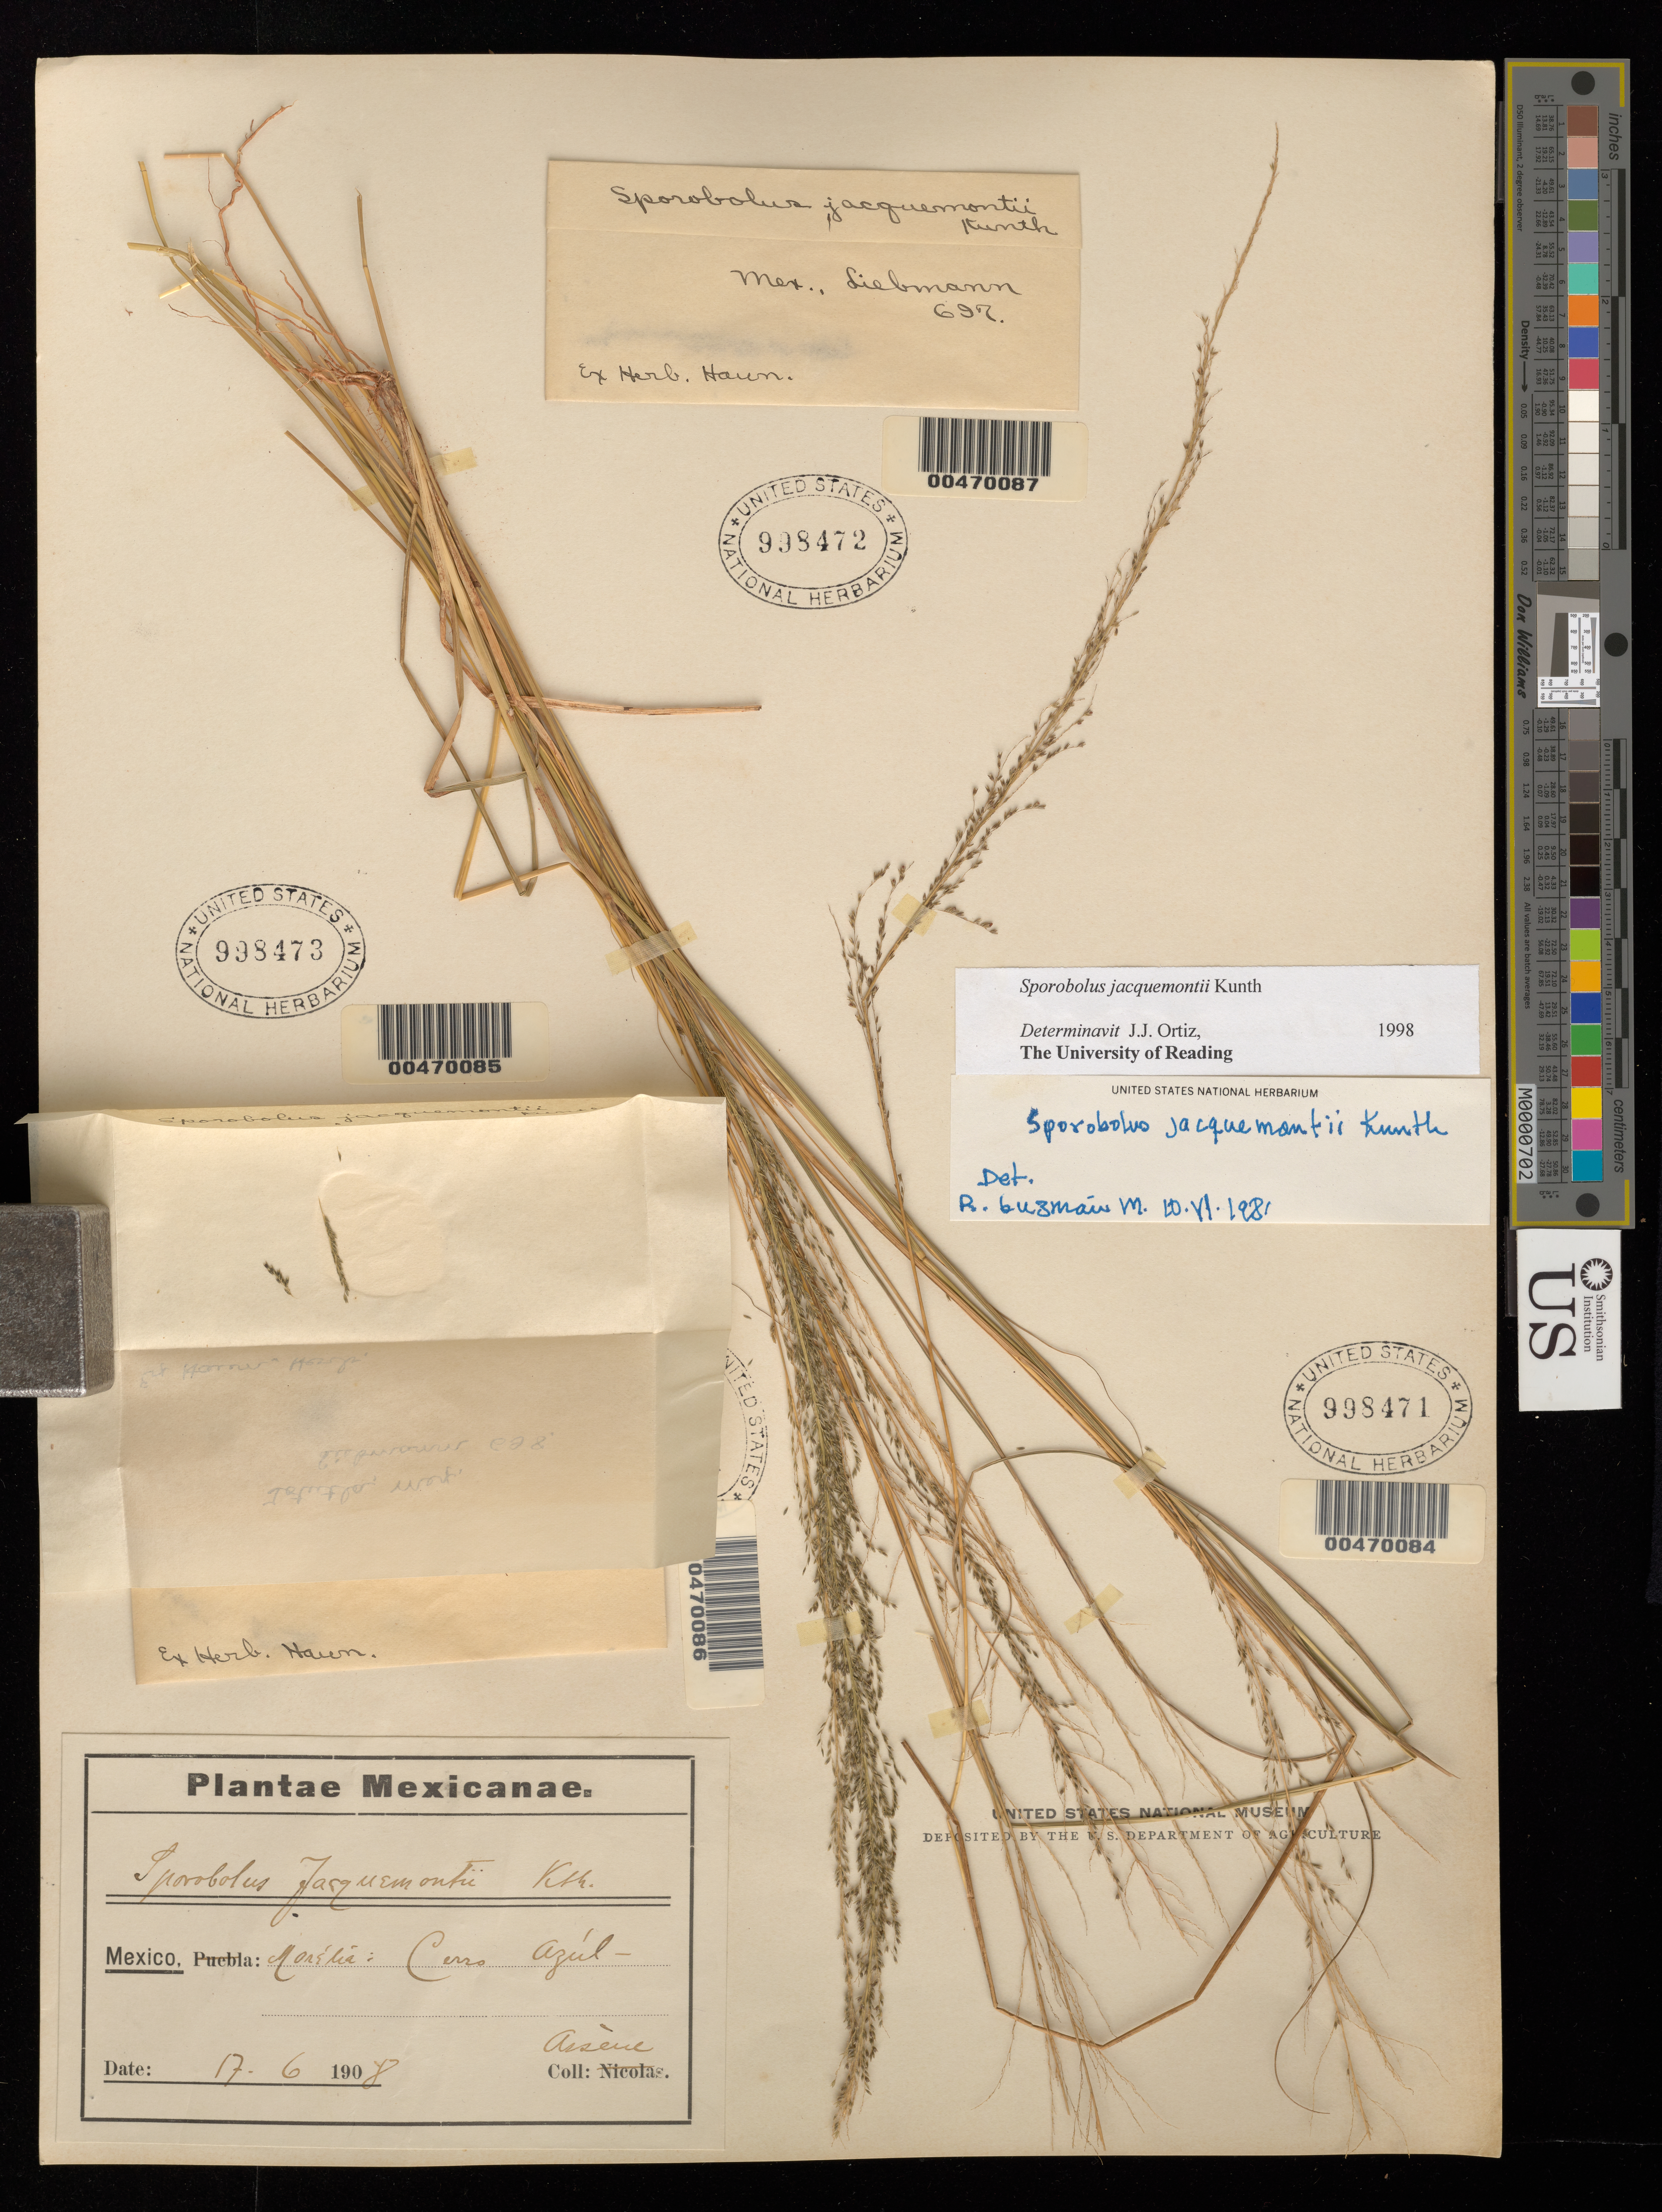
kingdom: Plantae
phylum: Tracheophyta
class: Liliopsida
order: Poales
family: Poaceae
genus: Sporobolus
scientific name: Sporobolus jacquemontii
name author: Kunth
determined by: Guzman-M., R.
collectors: F. M. Liebmann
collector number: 698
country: Mexico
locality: Totutla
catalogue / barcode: US 998473